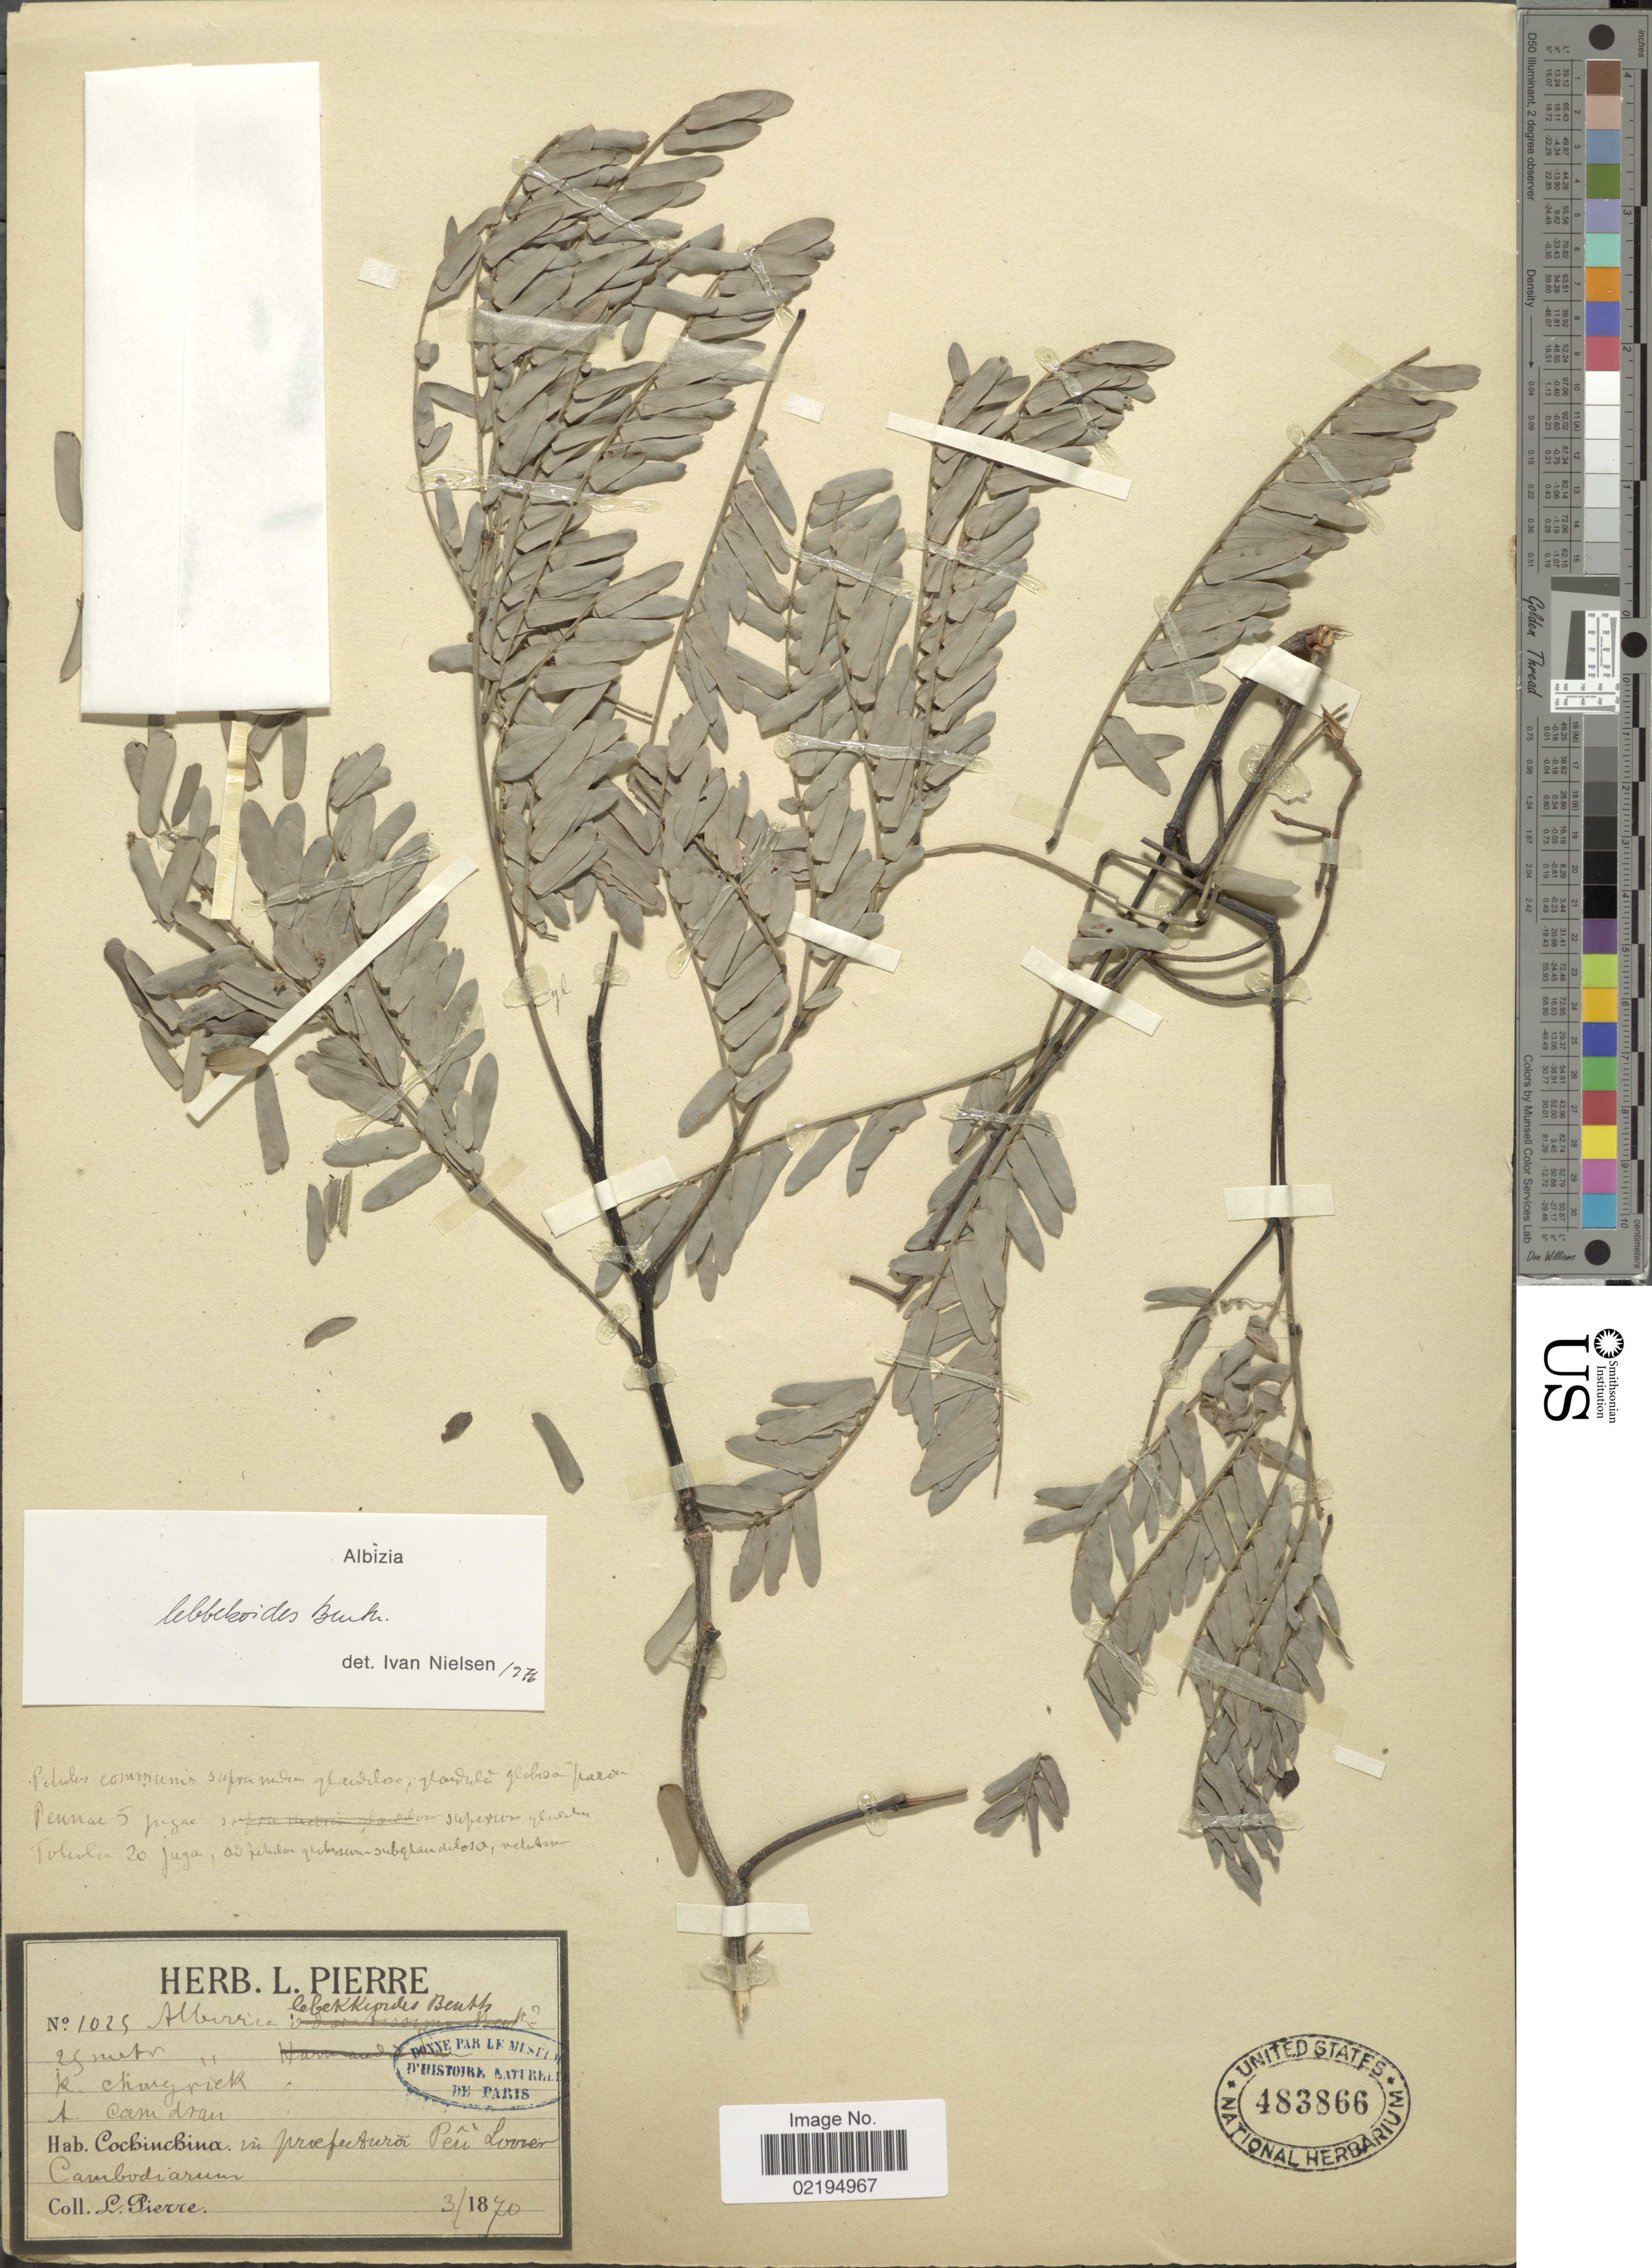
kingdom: Plantae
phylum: Tracheophyta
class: Magnoliopsida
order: Fabales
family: Fabaceae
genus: Albizia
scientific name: Albizia lebbekoides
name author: (DC.) Benth.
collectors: L. Pierre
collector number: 1025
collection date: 1870-03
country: Cambodia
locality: Cochinchina, in prefecture Peu Lovrer Cambodiarum. [interpreted]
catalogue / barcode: US 483866